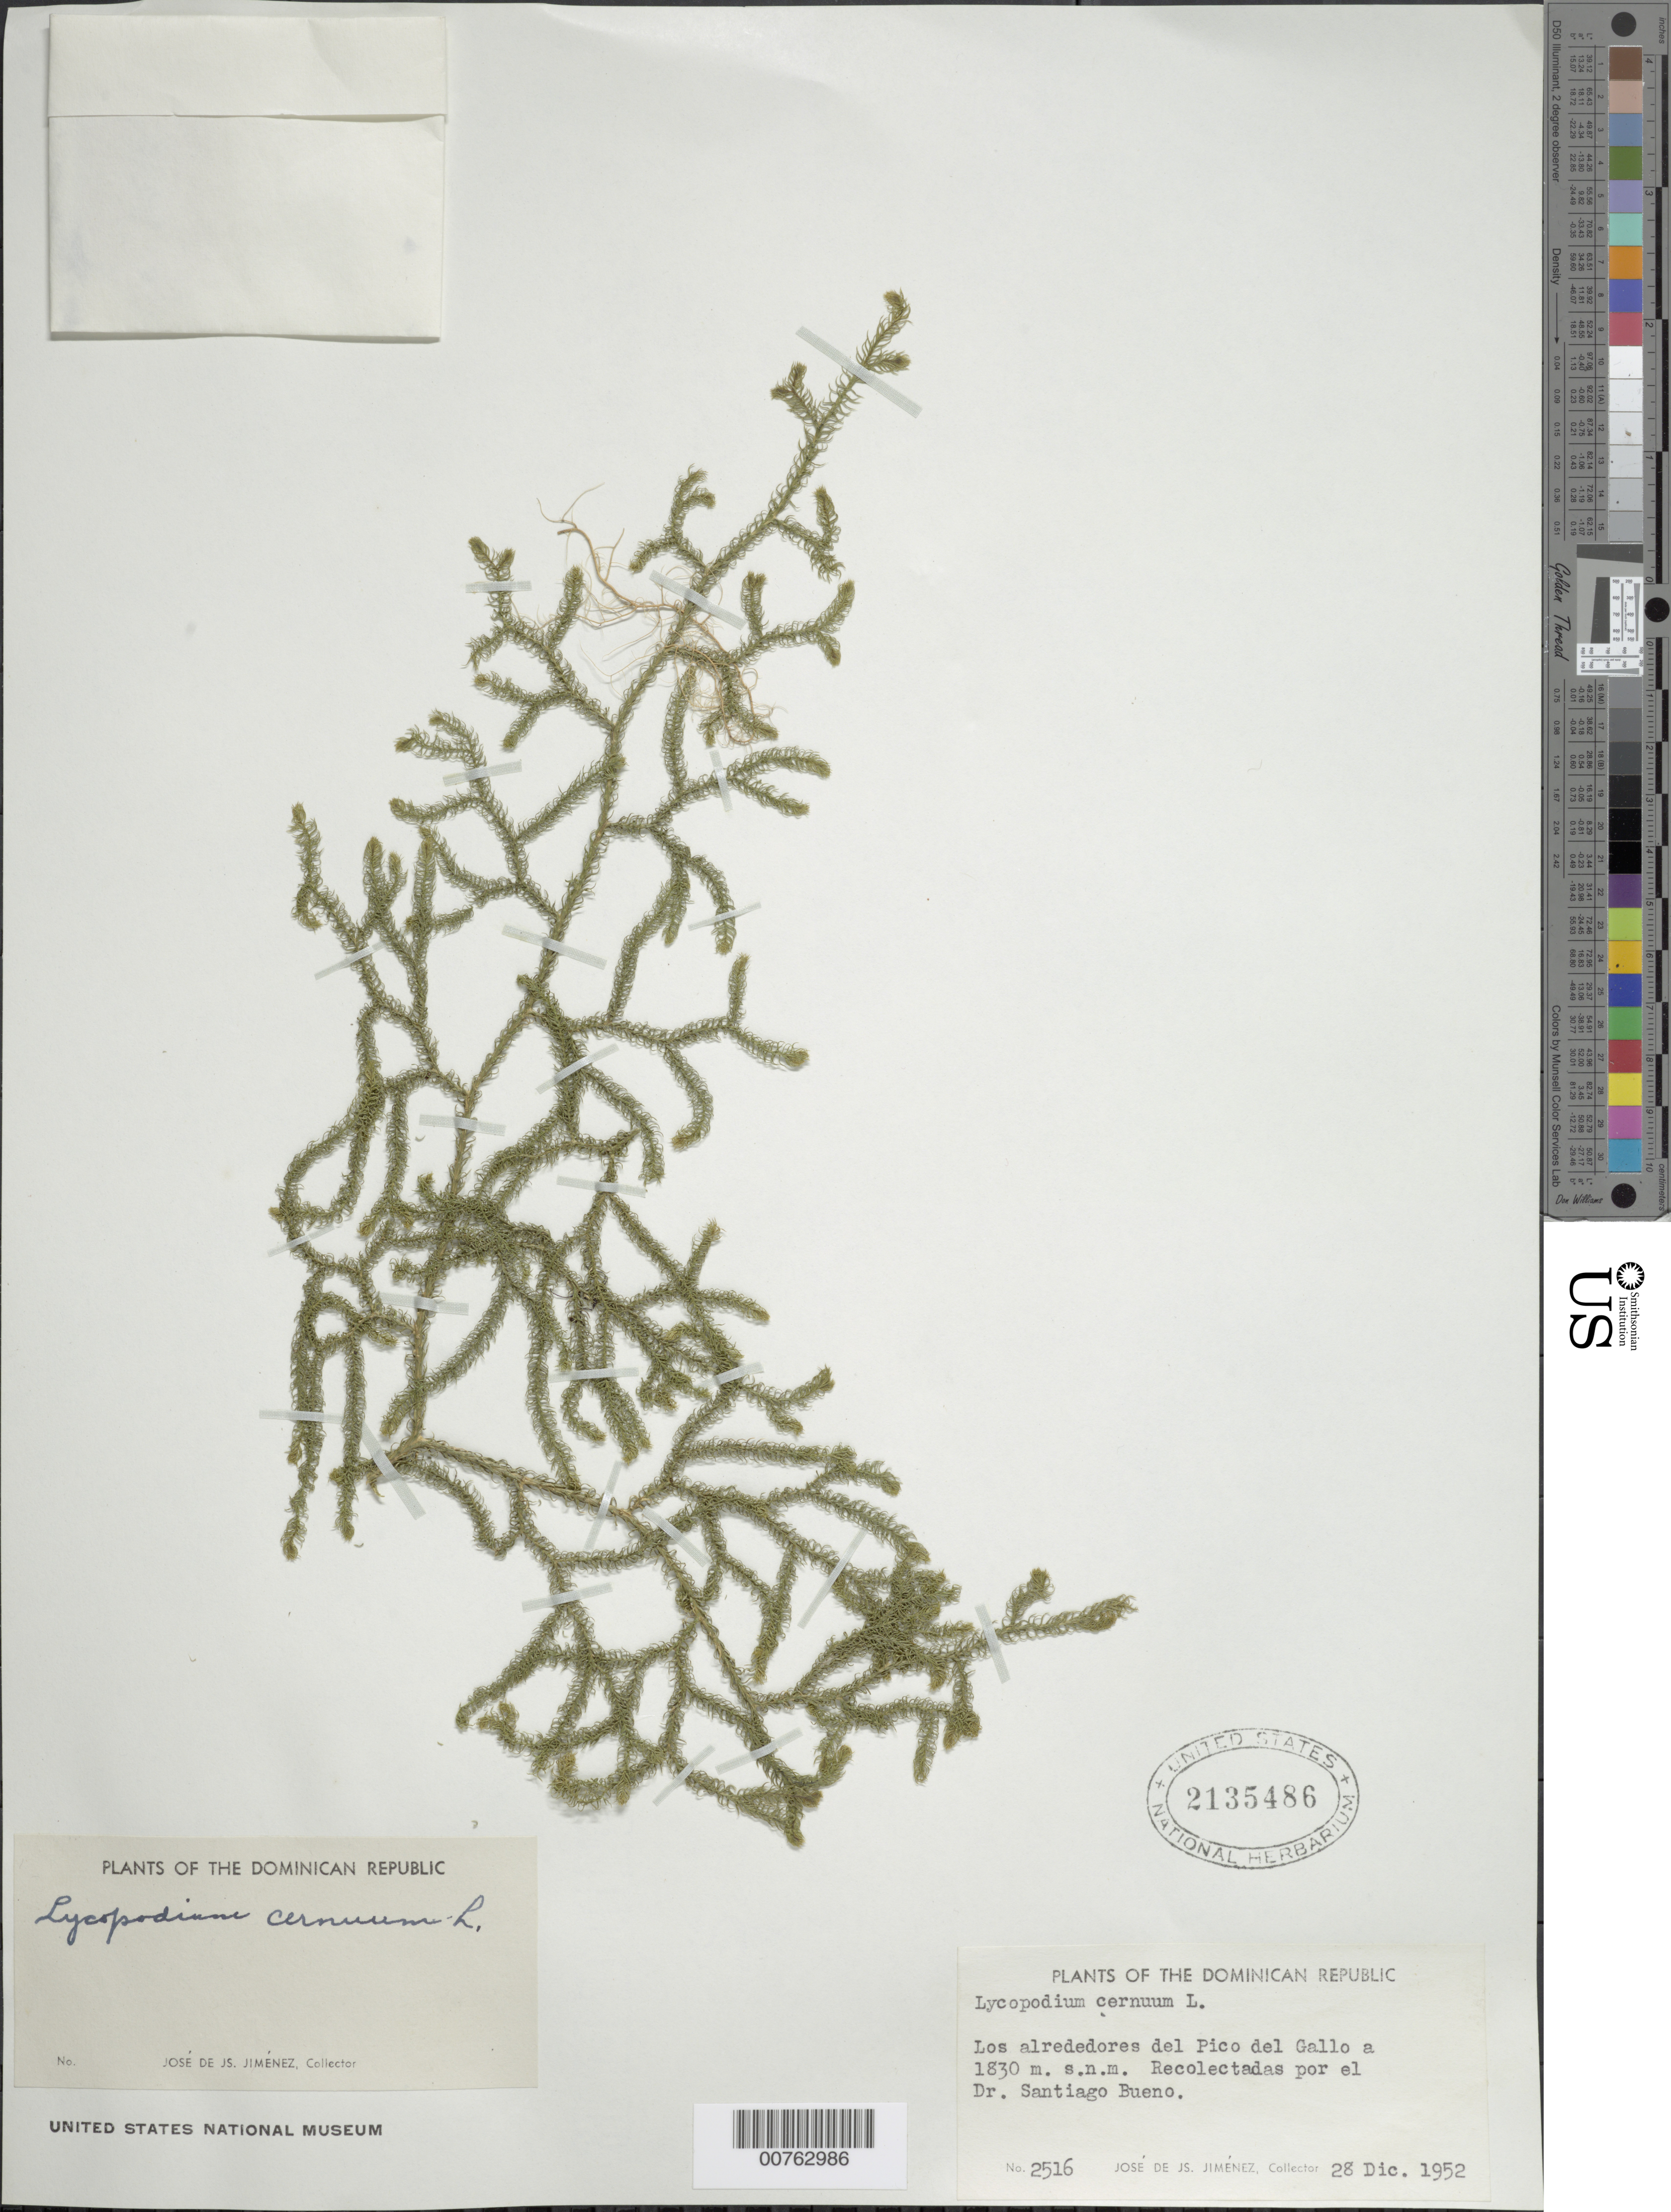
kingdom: Plantae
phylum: Tracheophyta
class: Lycopodiopsida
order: Lycopodiales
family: Lycopodiaceae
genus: Palhinhaea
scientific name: Palhinhaea cernua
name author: (L.) Vasc. & Franco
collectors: J. J. Jiménez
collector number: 2516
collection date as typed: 28 Mar 1952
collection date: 1952-03-28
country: Dominican Republic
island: Hispaniola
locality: Los alrededores del Pico del Gallo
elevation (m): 1830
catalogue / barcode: US 2135486